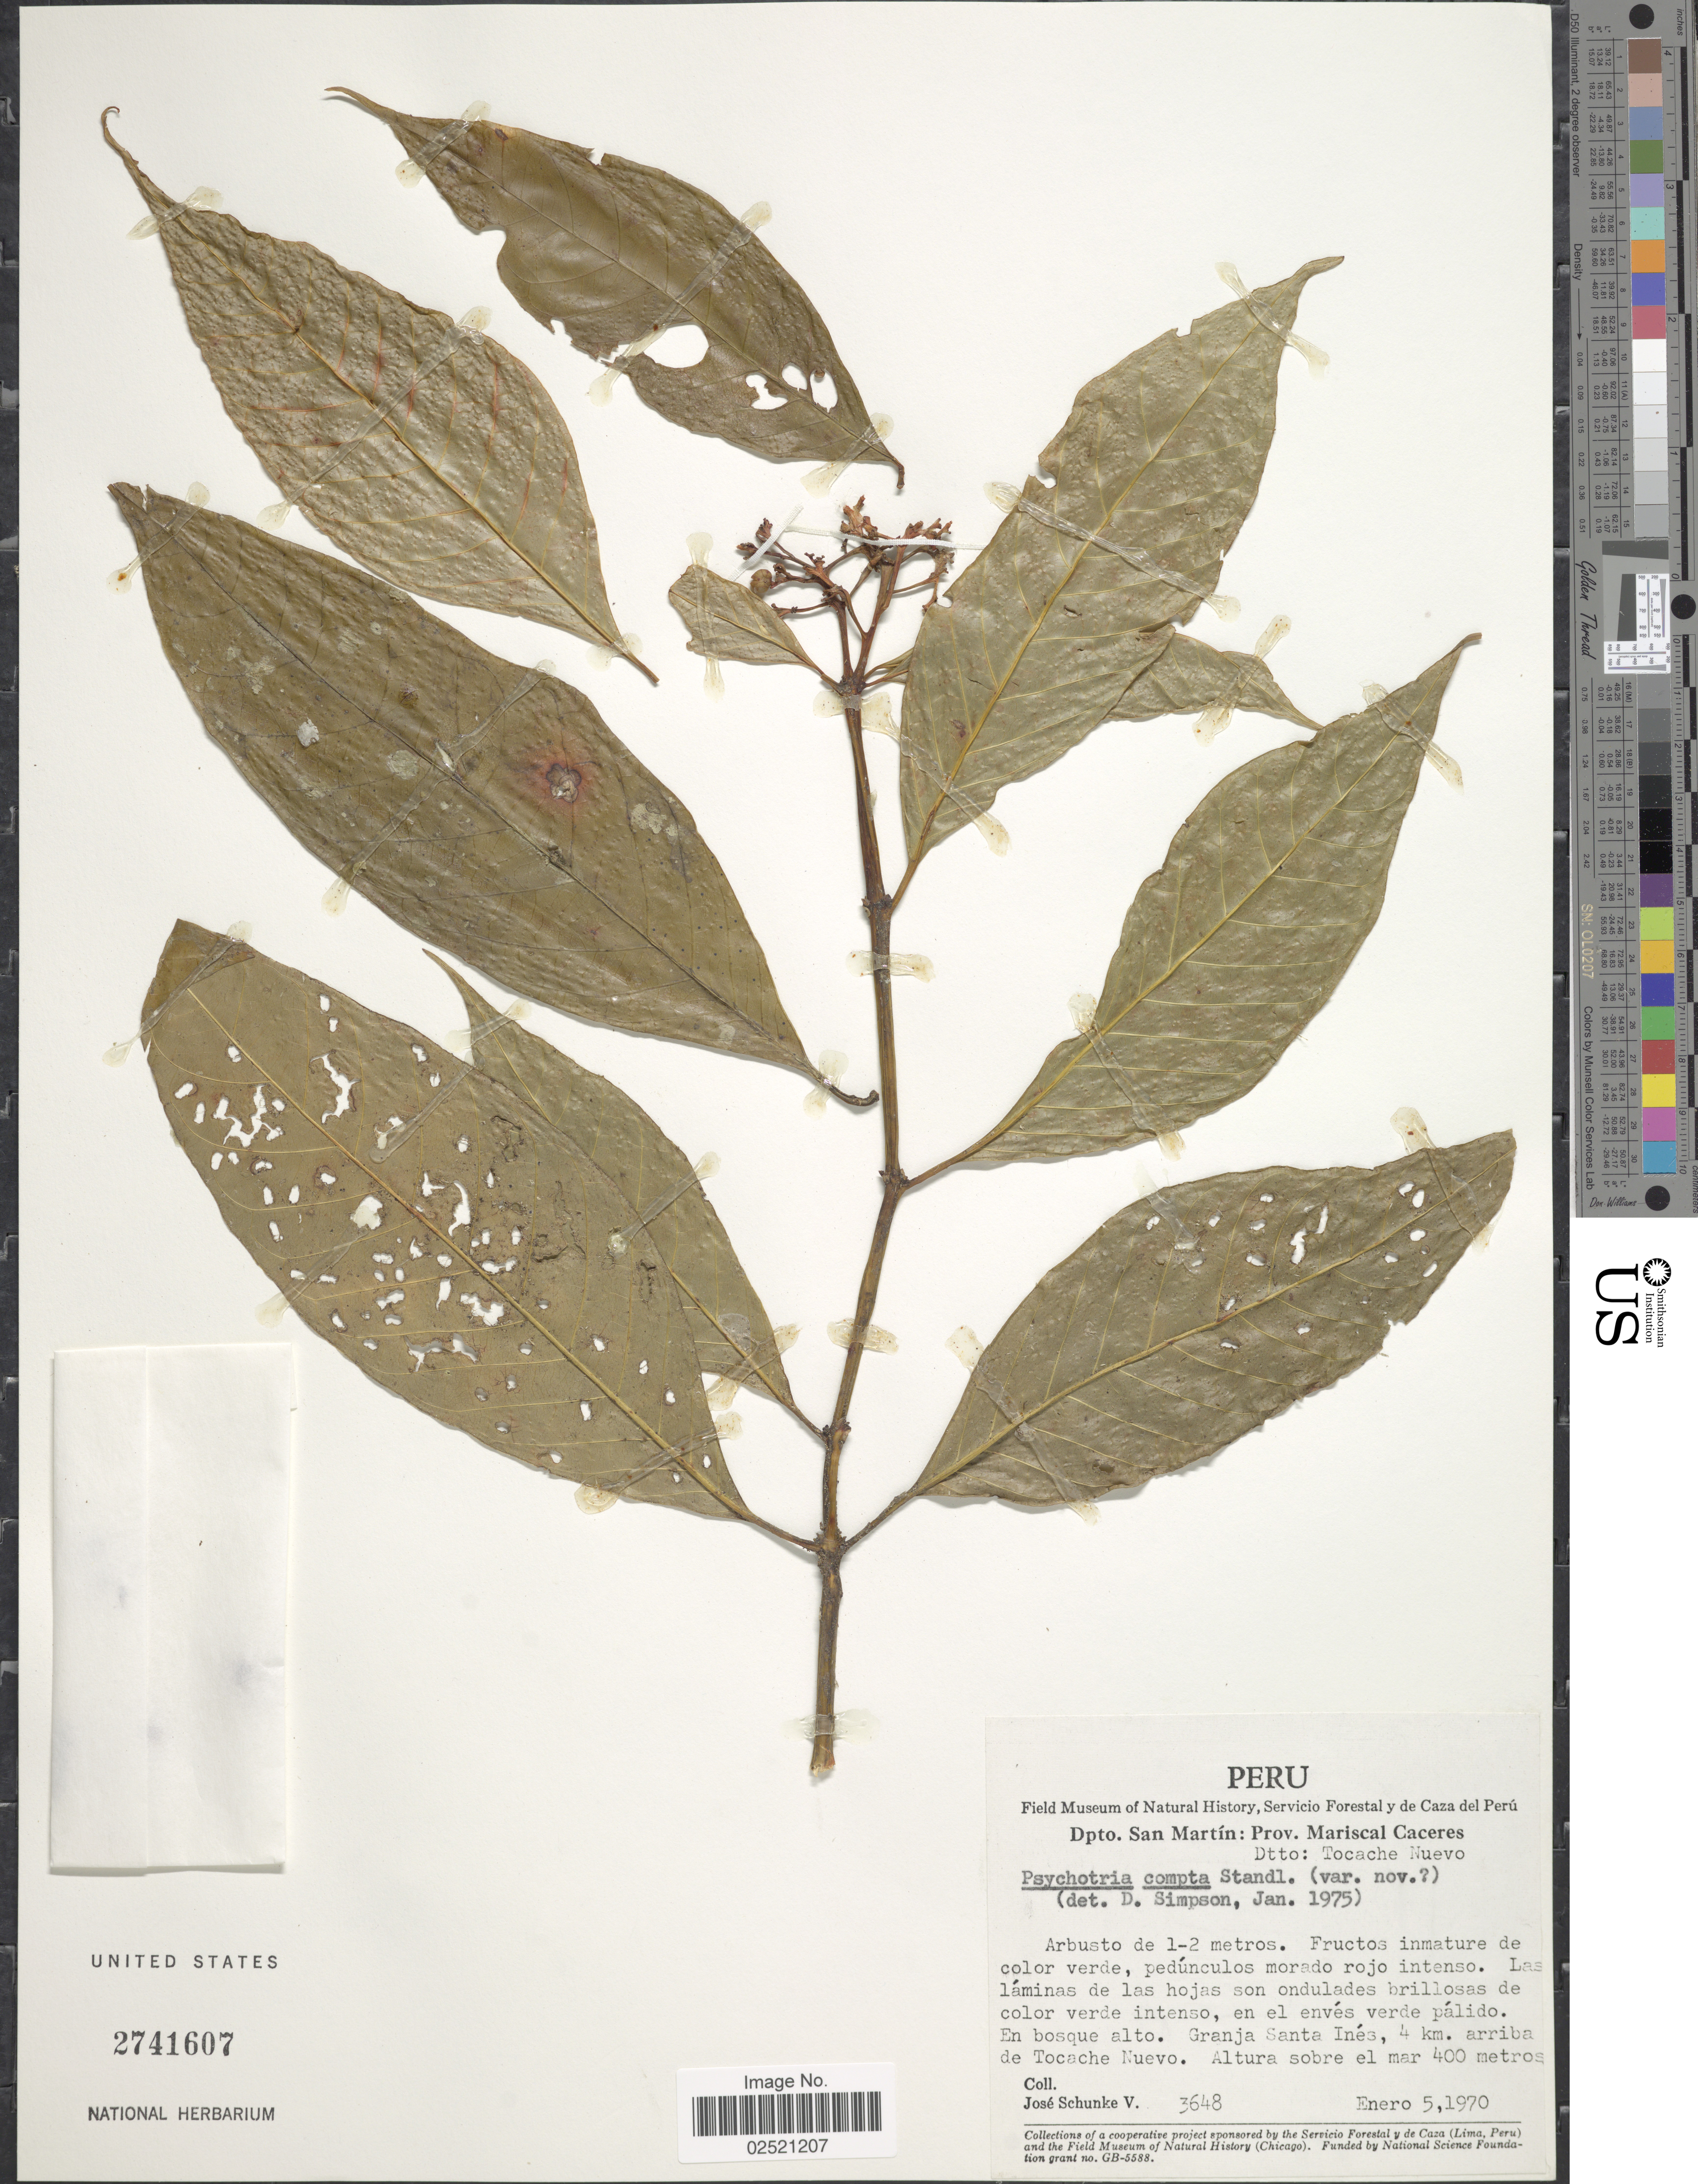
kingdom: Plantae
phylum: Tracheophyta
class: Magnoliopsida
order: Gentianales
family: Rubiaceae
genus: Psychotria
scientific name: Psychotria compta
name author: Standl.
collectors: J. Schunke Vigo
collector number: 3648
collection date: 1970-01-05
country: Peru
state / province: San Martín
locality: Prov. Mariscal Caceres, Dtto: Tocache Nuevo, Granja Santa Ines, 4 km. arriba de Tocache Nuevo.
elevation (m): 400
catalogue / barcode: US 2741607